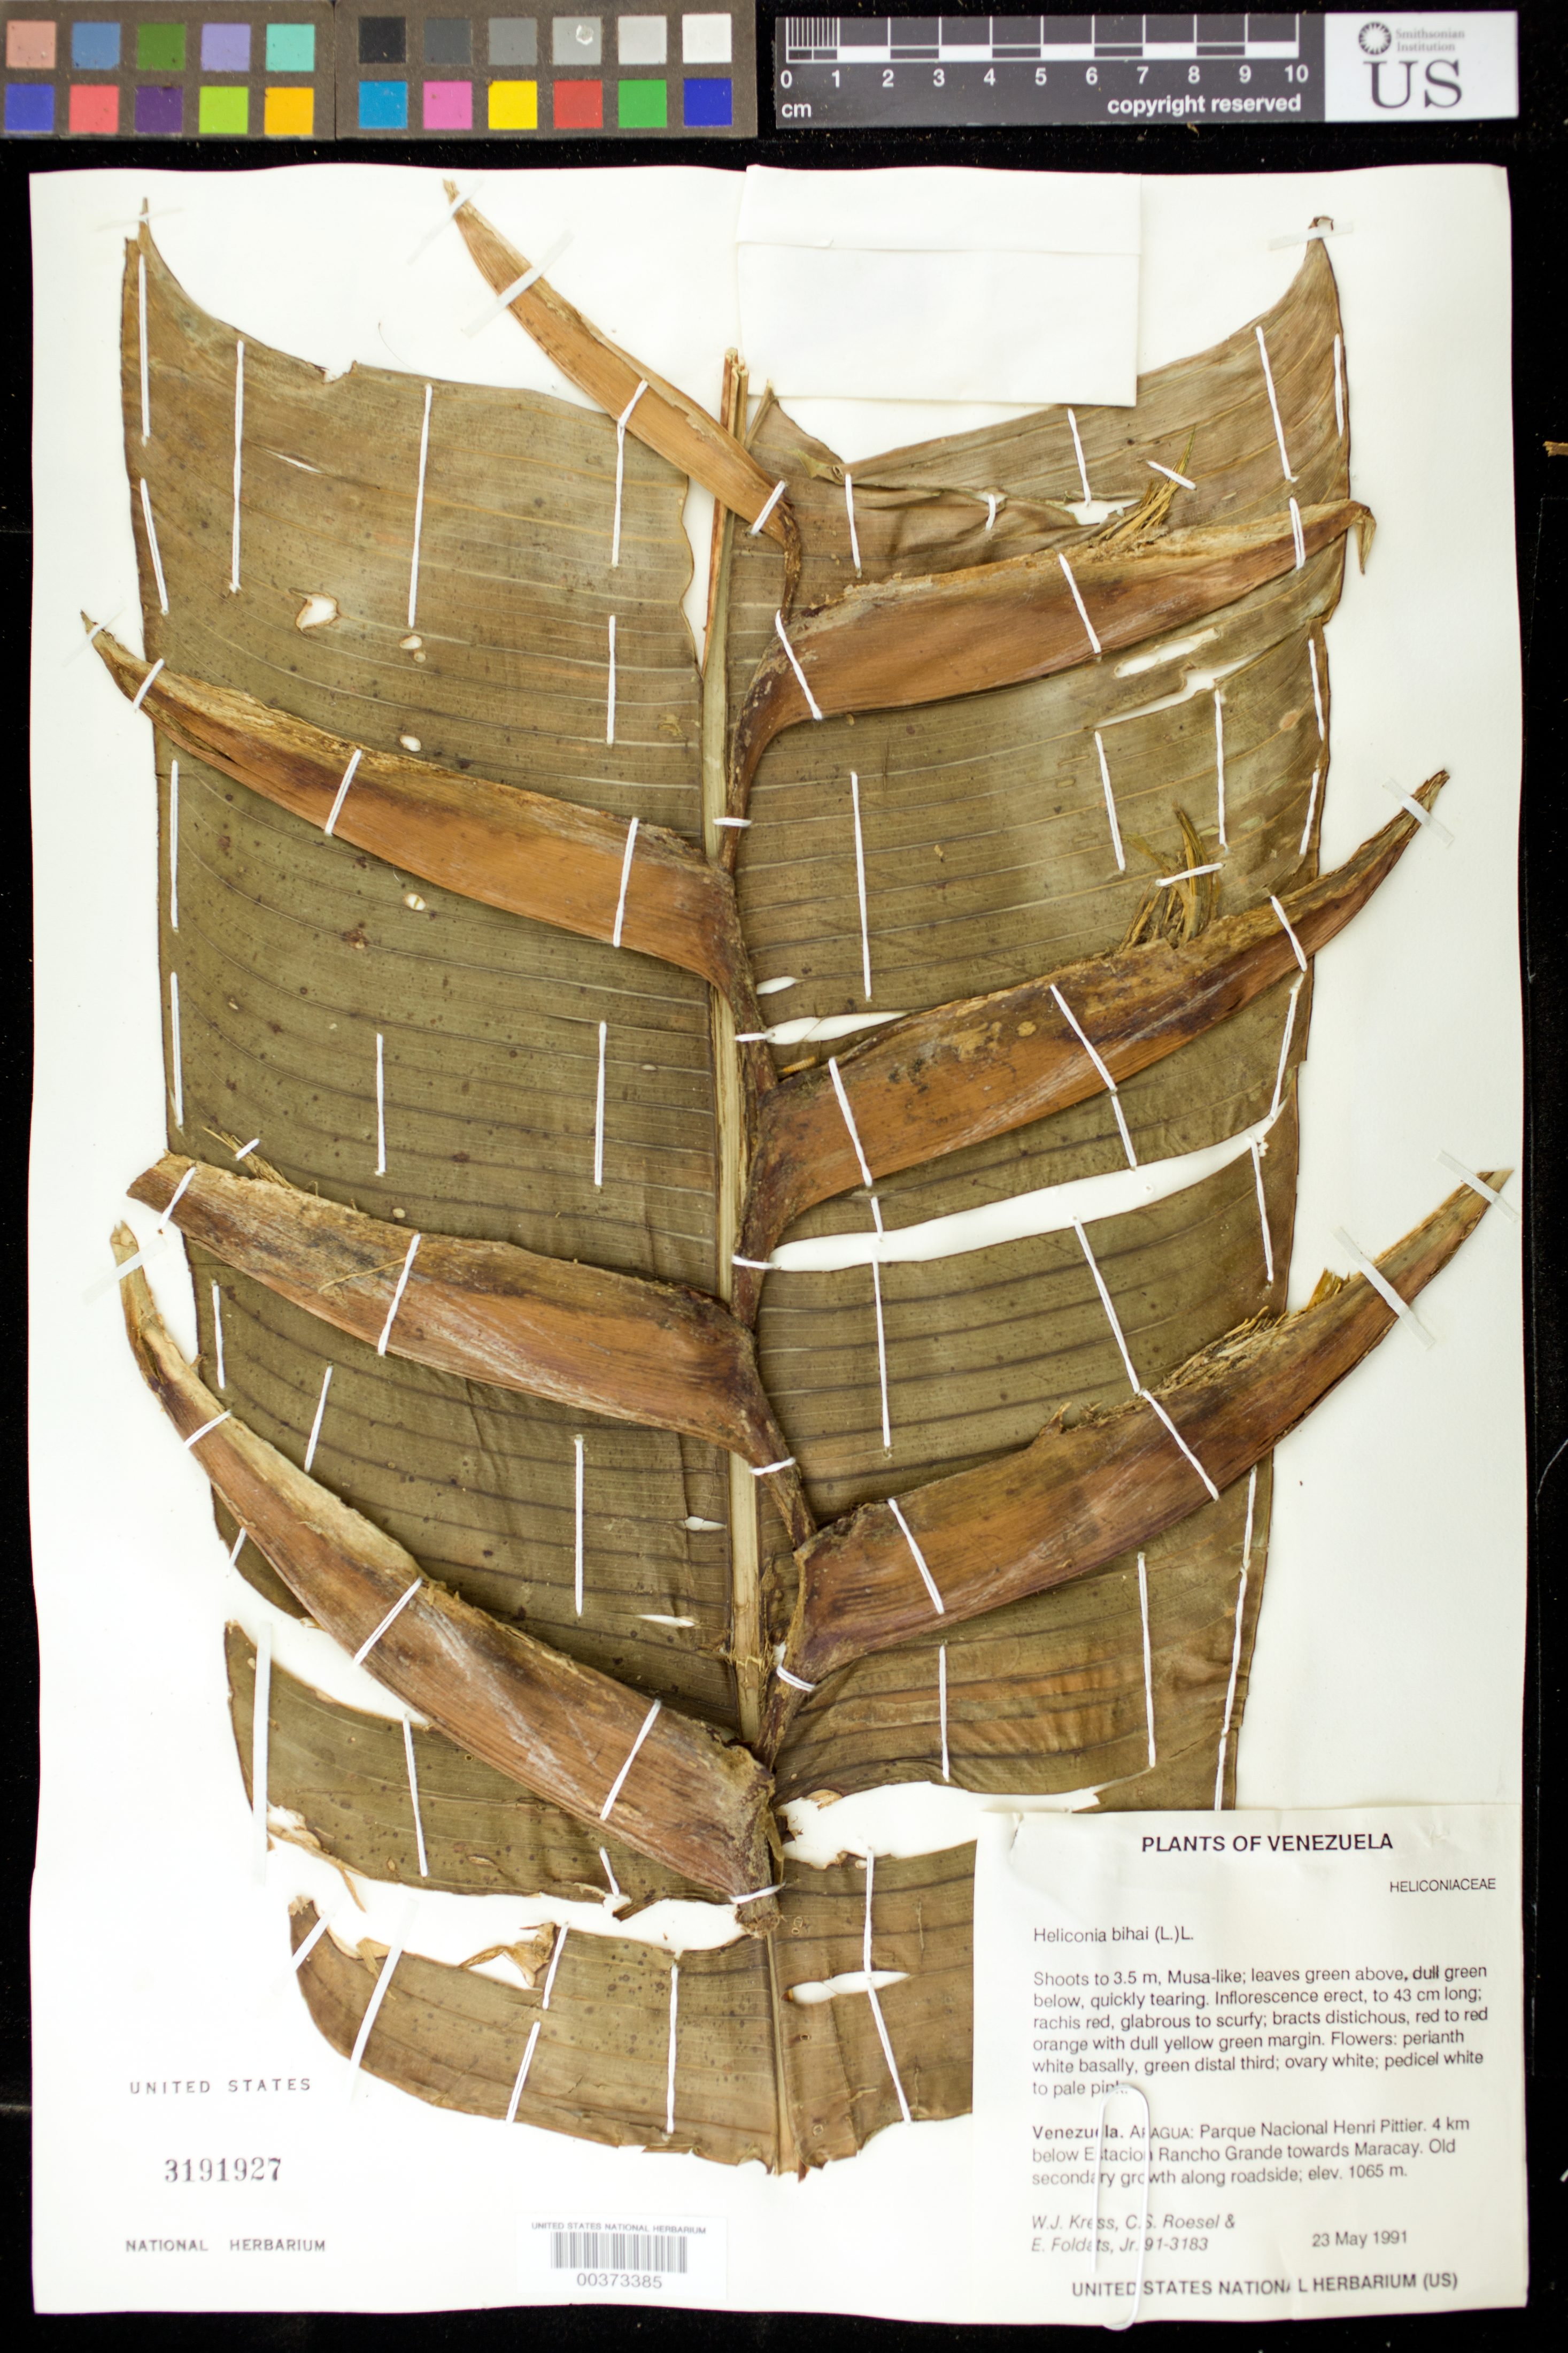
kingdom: Plantae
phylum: Tracheophyta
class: Liliopsida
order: Zingiberales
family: Heliconiaceae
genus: Heliconia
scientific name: Heliconia bihai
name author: (L.) L.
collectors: W. J. Kress, C. S. Roesel & E. Foldats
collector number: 91-3183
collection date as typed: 23 May 1991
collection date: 1991-05-23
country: Venezuela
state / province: Aragua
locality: Parque nacional henri pittier, 1 km below estacion rancho grande towards maracay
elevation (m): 1065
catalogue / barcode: US 3191927